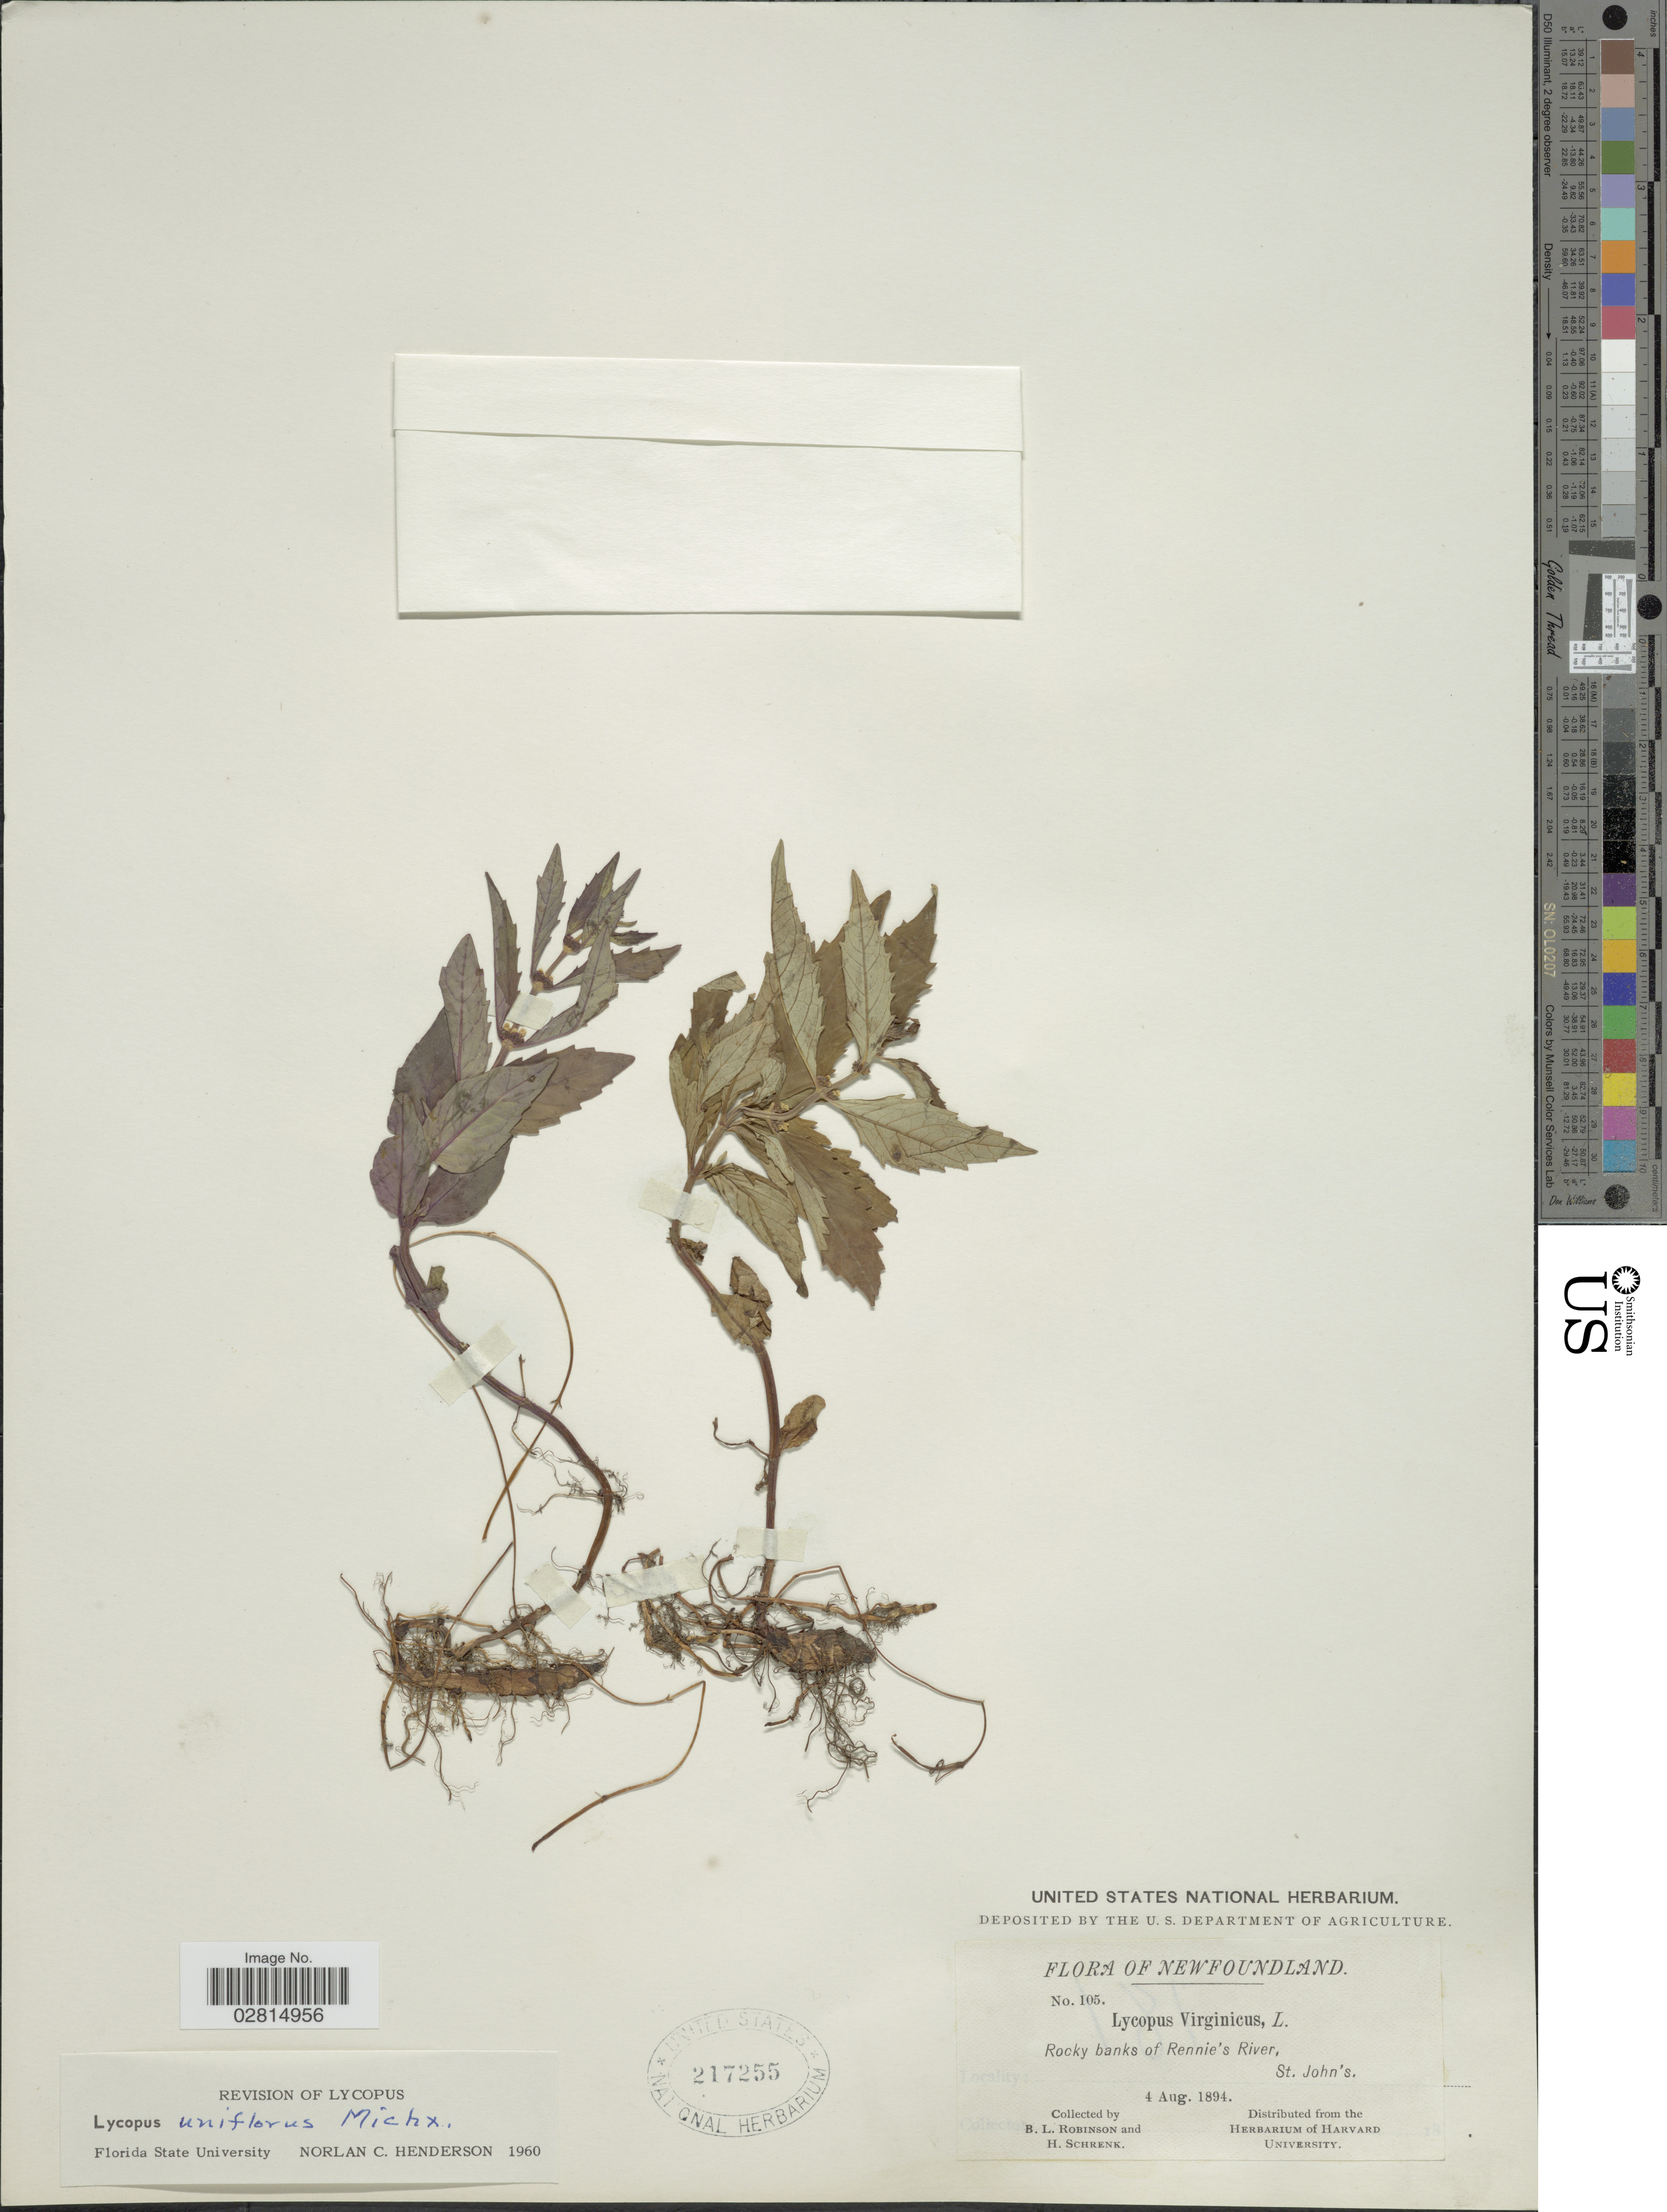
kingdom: Plantae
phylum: Tracheophyta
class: Magnoliopsida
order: Lamiales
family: Lamiaceae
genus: Lycopus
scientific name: Lycopus uniflorus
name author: Michx.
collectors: B. L. Robinson & H. v. Schrenk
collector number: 105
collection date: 1894-08-04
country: Canada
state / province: Newfoundland and Labrador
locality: Rocky banks of Rennie's River, St. John's.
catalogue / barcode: US 217255